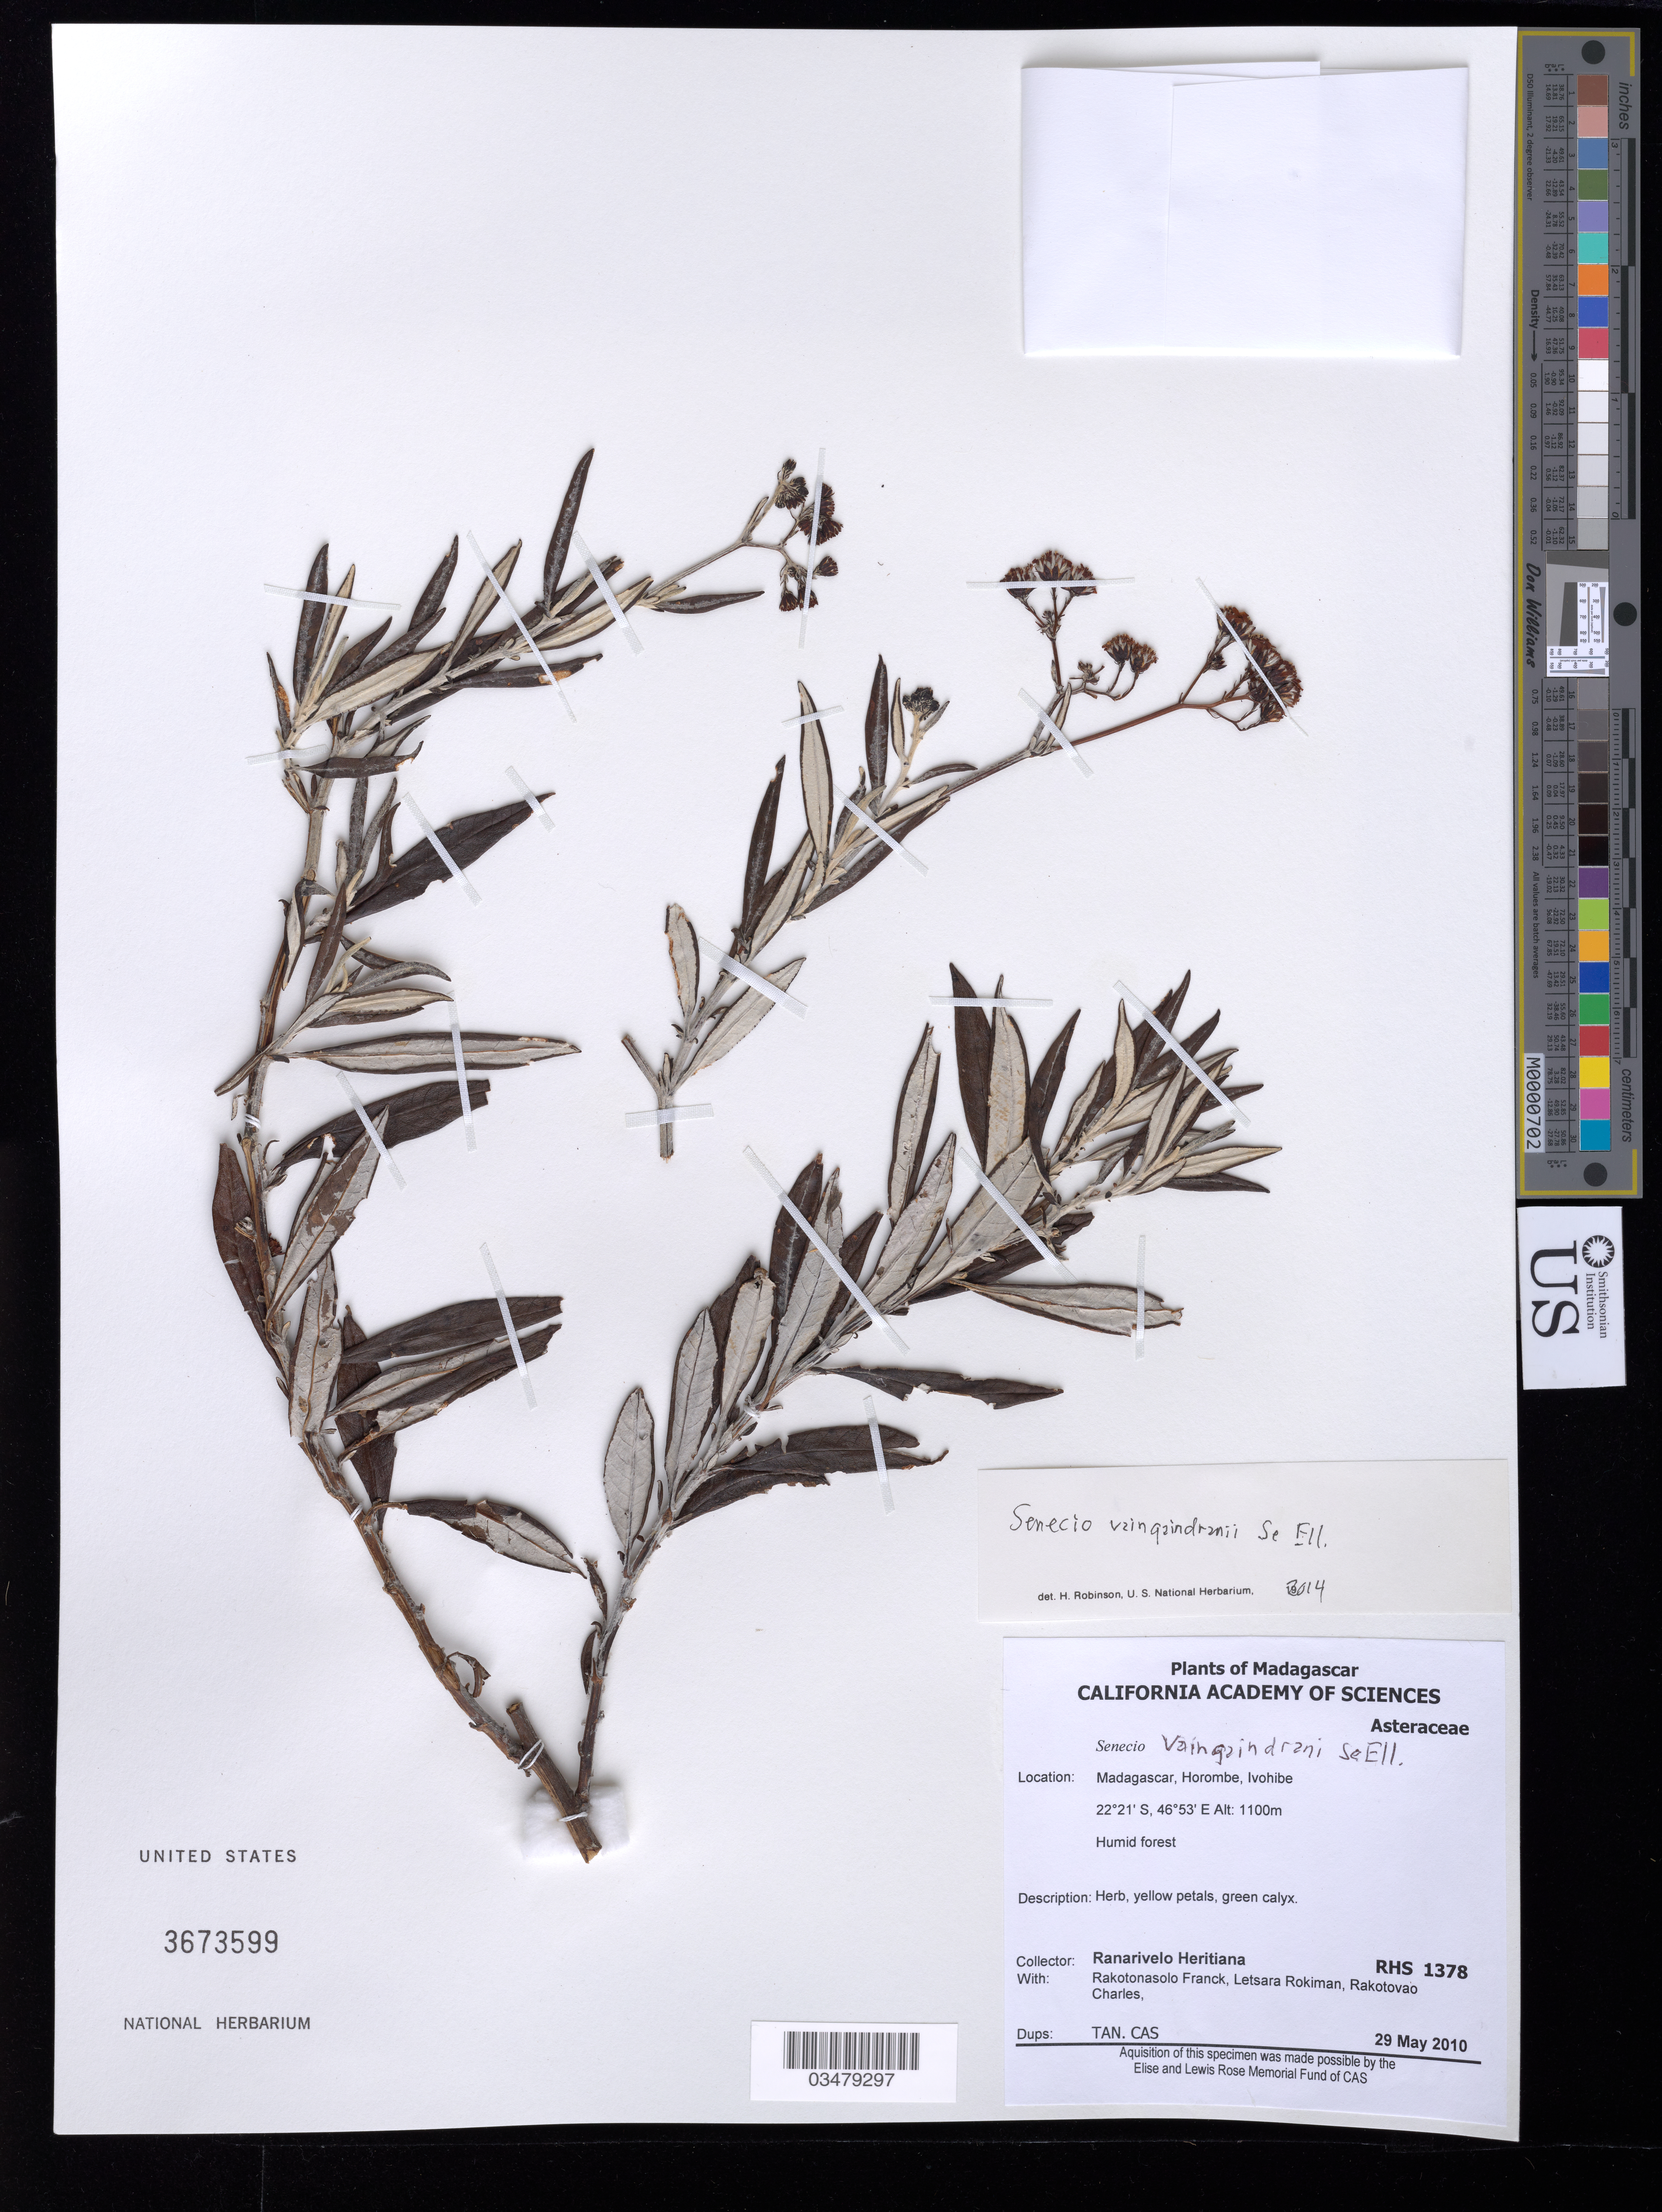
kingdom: Plantae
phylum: Tracheophyta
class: Magnoliopsida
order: Asterales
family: Asteraceae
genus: Senecio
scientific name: Senecio vaingaindrani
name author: Scott Elliot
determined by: Robinson, Harold E., (US)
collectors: R. Heritiana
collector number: RHS 1378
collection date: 2010-05-29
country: Madagascar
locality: Horombe, Ivohibe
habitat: Humid forest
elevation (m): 1100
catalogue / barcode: US 3673599